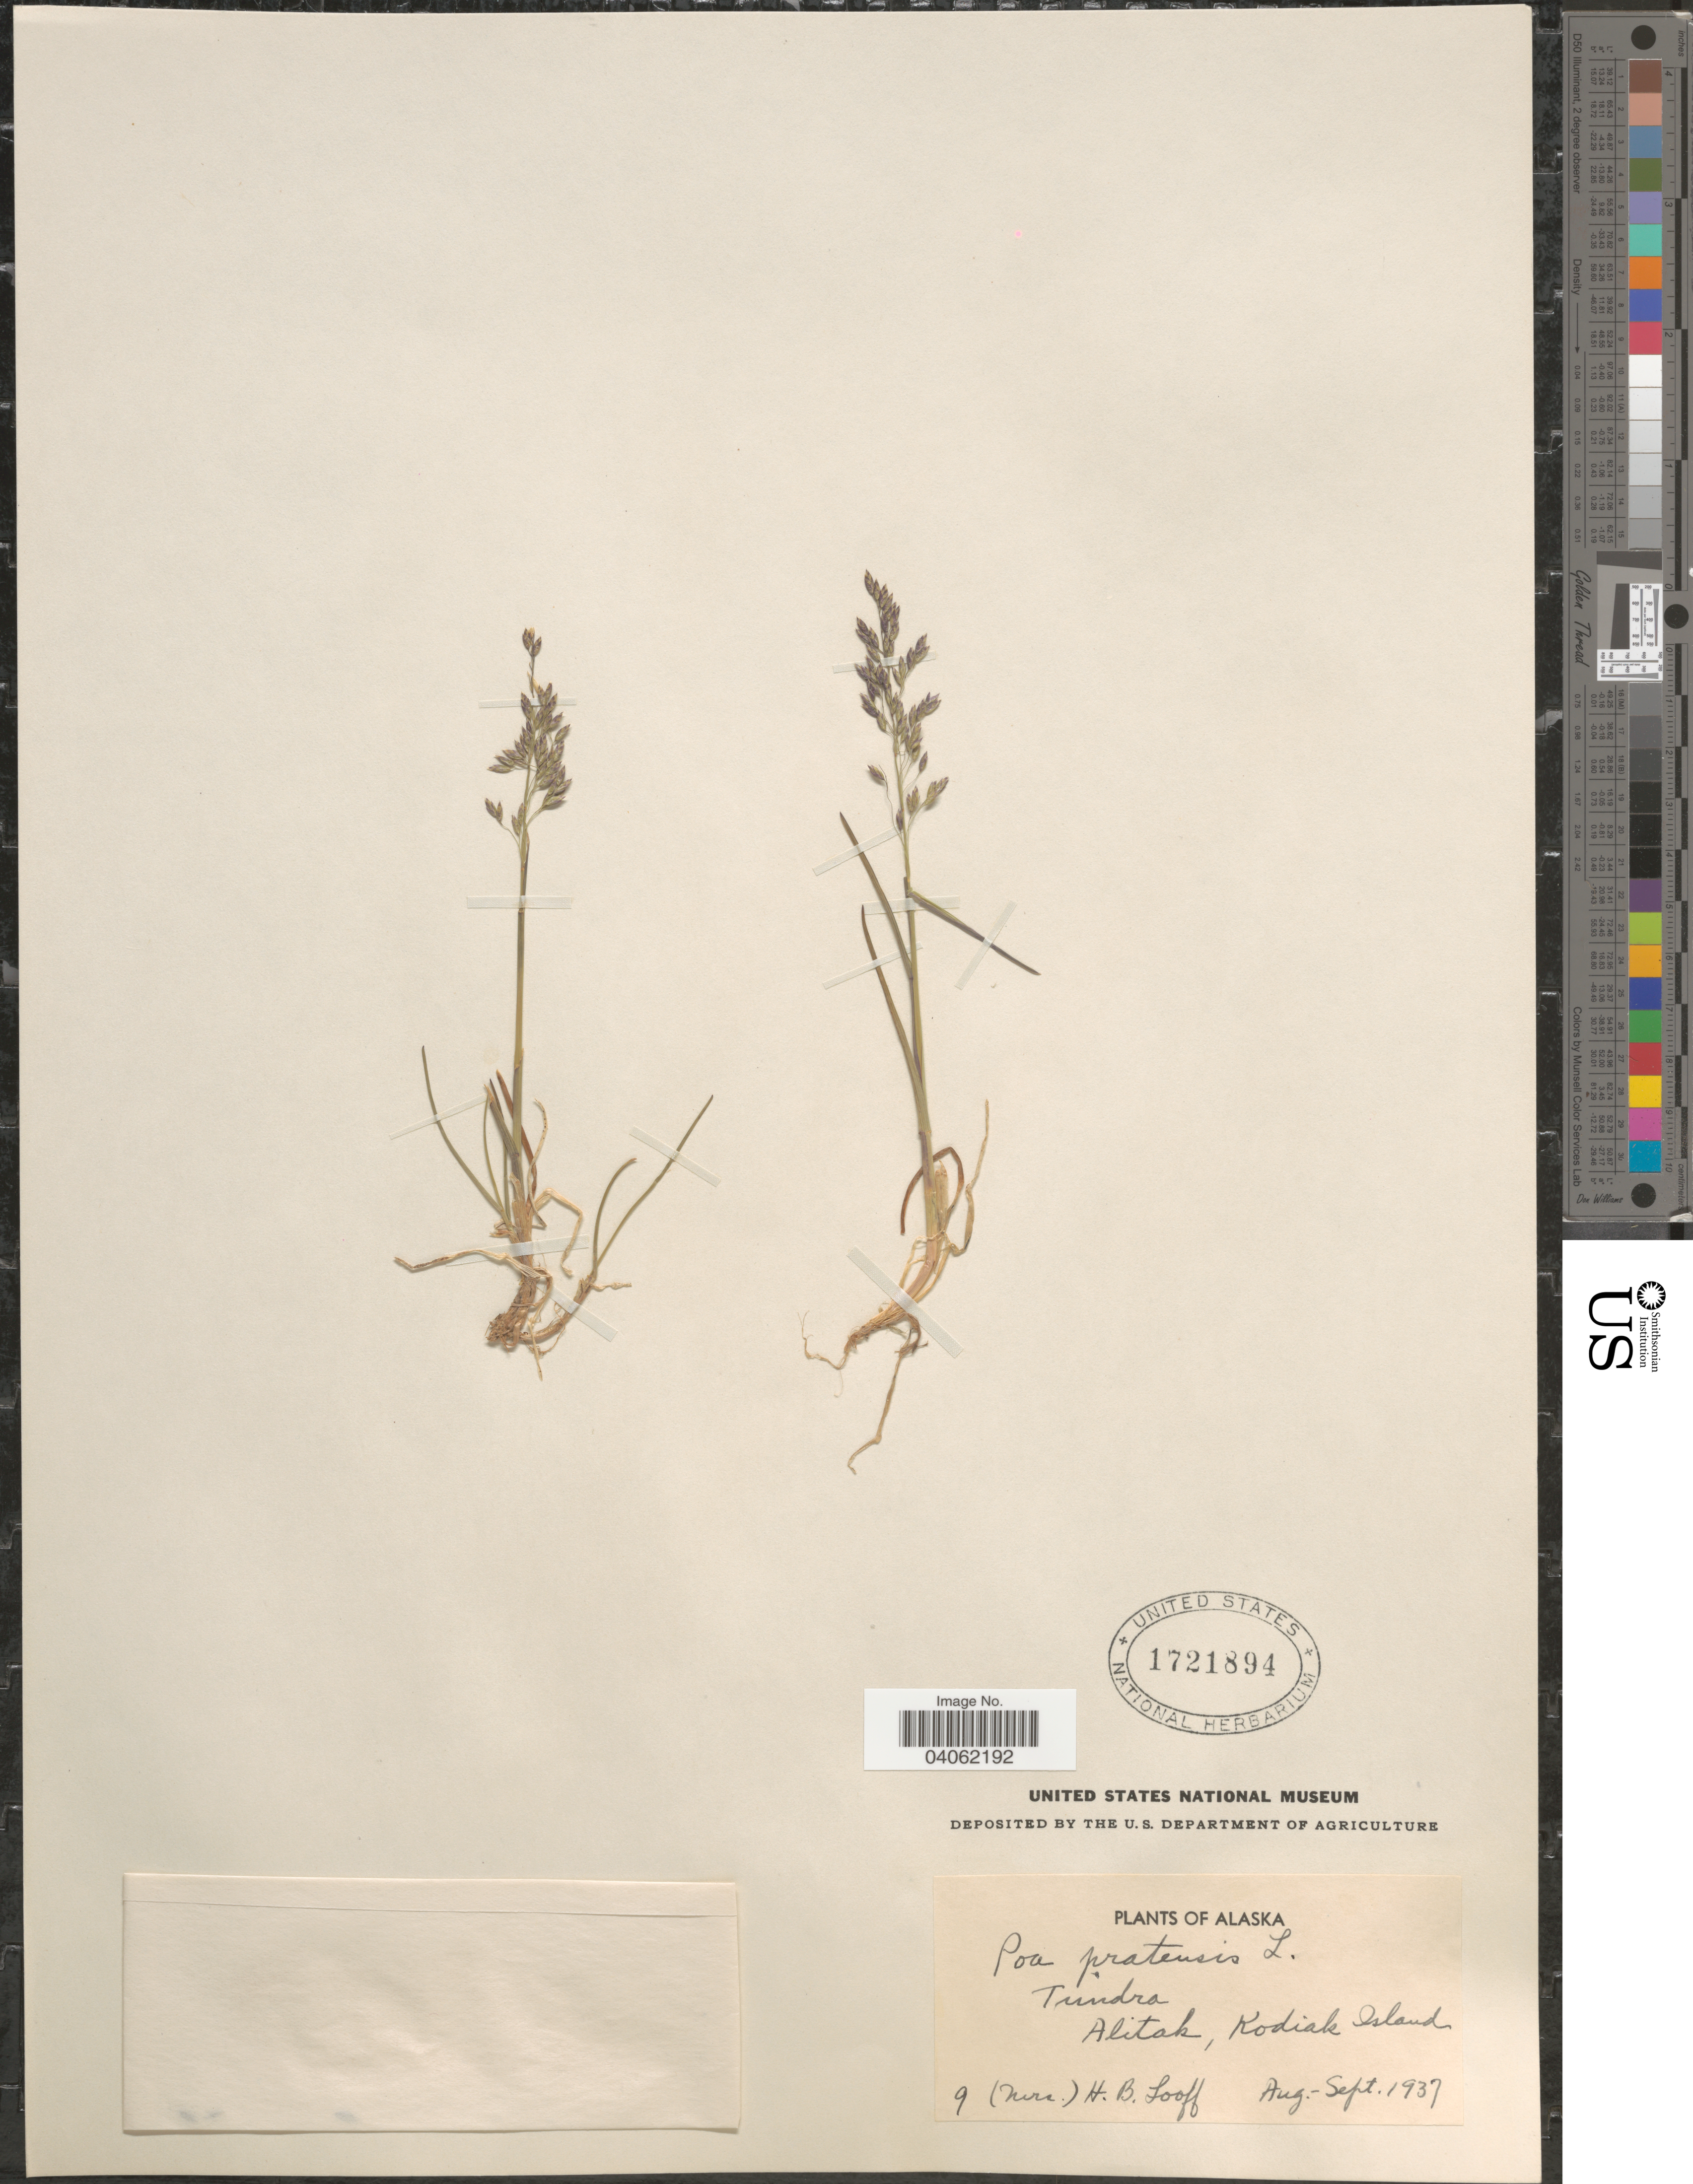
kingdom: Plantae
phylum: Tracheophyta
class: Liliopsida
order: Poales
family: Poaceae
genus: Poa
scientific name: Poa pratensis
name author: L.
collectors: H. Looff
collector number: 9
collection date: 1937-08/1937-09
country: United States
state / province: Alaska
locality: Tundra. Alitak, Kodiak Island.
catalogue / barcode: US 1721894